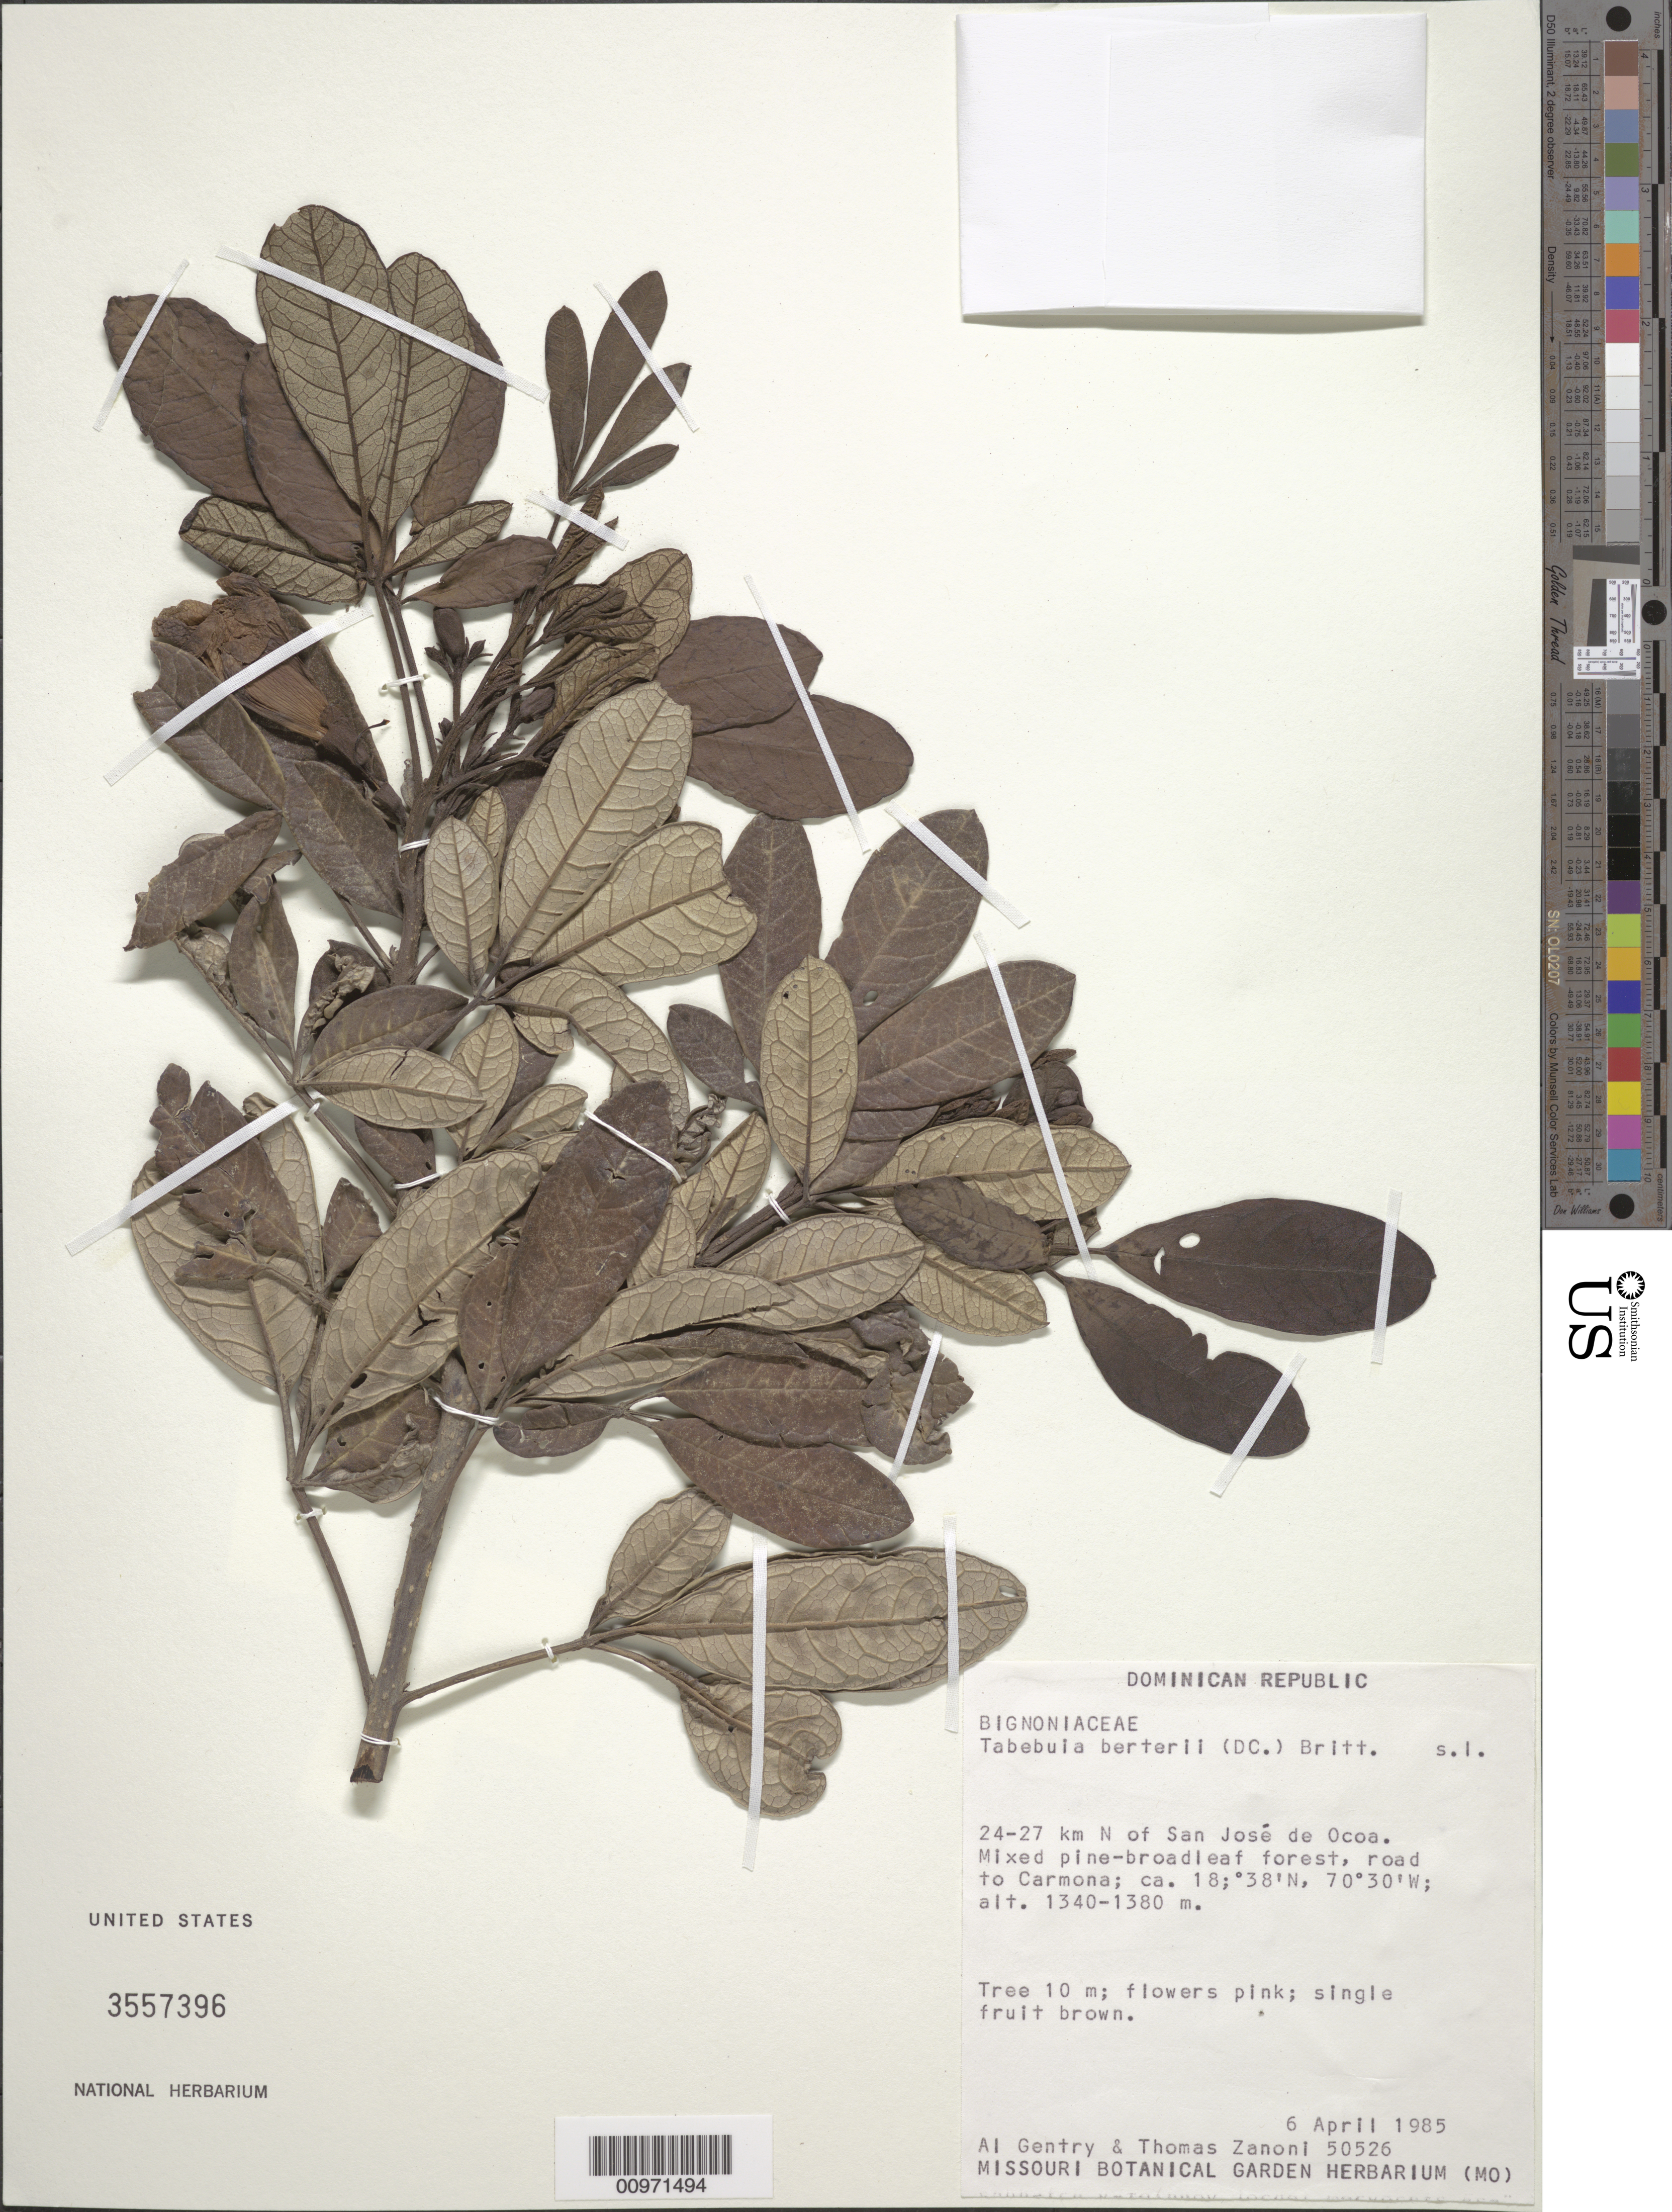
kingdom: Plantae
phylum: Tracheophyta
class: Magnoliopsida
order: Lamiales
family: Bignoniaceae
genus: Tabebuia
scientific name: Tabebuia berteroi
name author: (DC.) Britton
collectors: A. H. Gentry & T. A. Zanoni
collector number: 50526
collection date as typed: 06 Apr 1985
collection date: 1985-04-06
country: Dominican Republic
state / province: Peravia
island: Hispaniola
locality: San José de Ocoa, 24-27 km N, road to Carmona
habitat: Mixed pine-broadleaf forest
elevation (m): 1340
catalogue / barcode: US 3557396